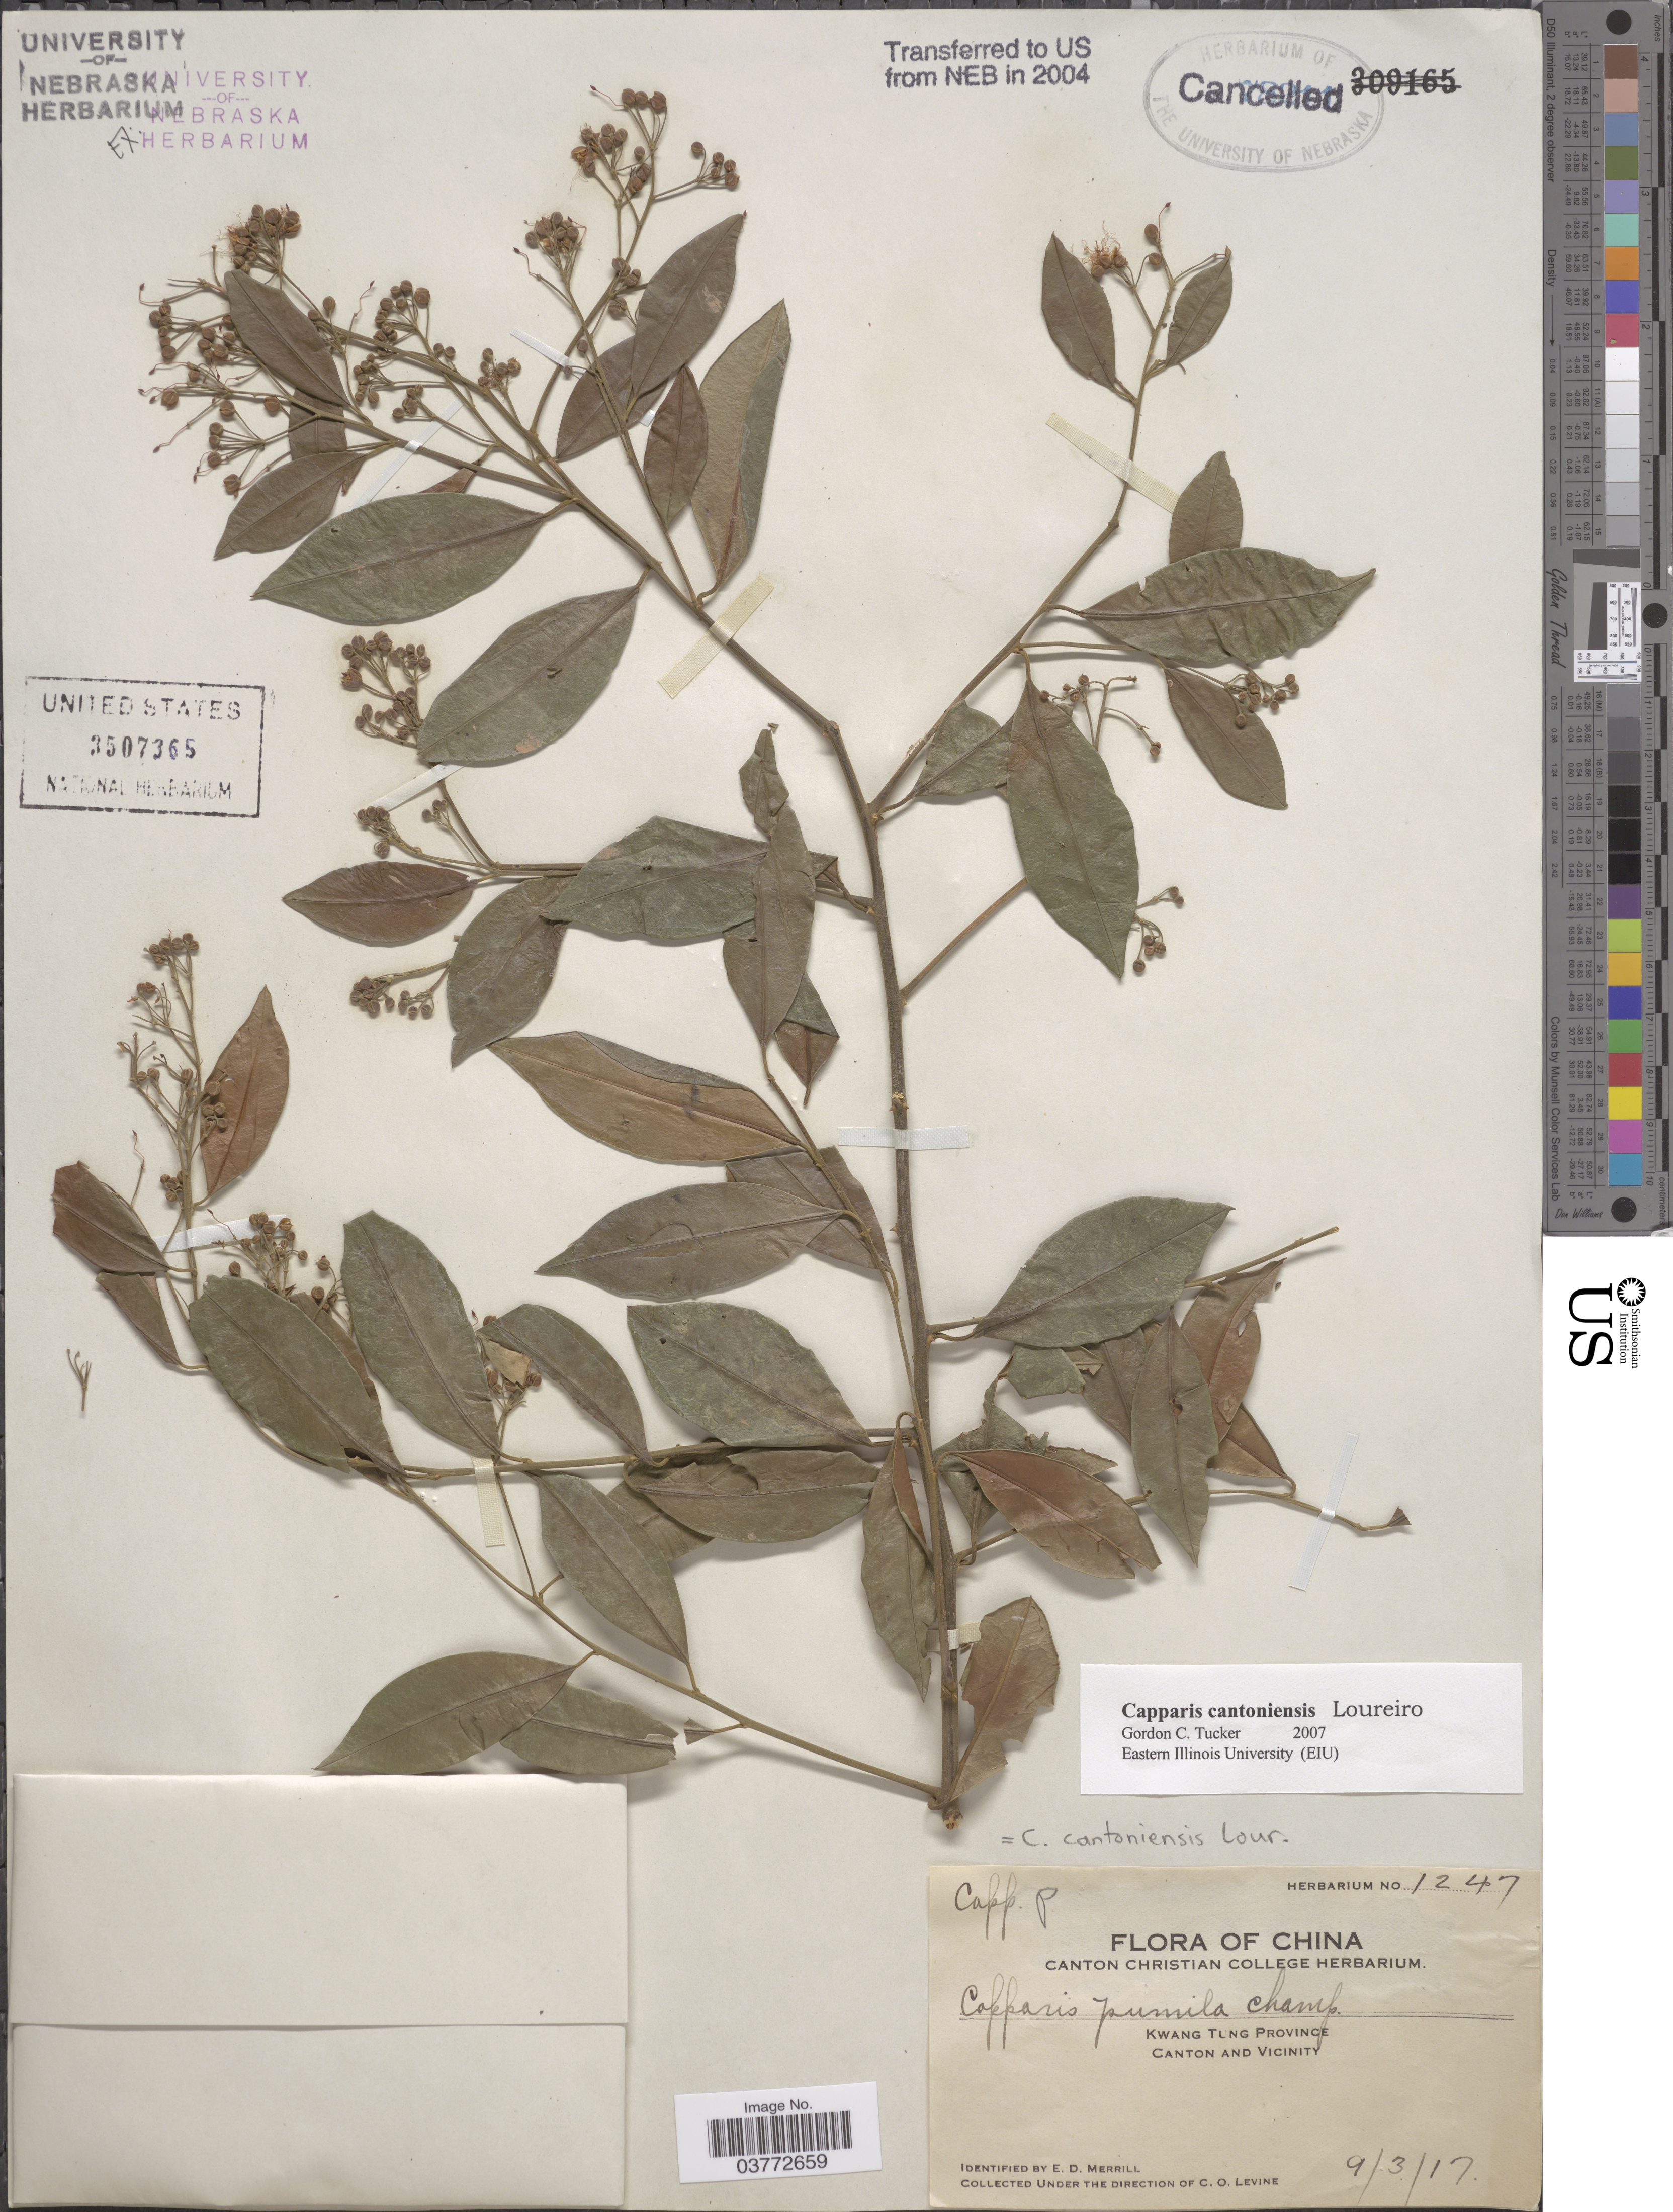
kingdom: Plantae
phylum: Tracheophyta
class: Magnoliopsida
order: Brassicales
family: Capparaceae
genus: Capparis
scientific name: Capparis cantoniensis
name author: Lour.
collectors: C. O. Levine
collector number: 1247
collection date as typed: Transcribed d/m/y: 9/3/17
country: China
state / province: Guangdong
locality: Kwang Tung Province. Canton and Vicinity.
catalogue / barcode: US 3507365